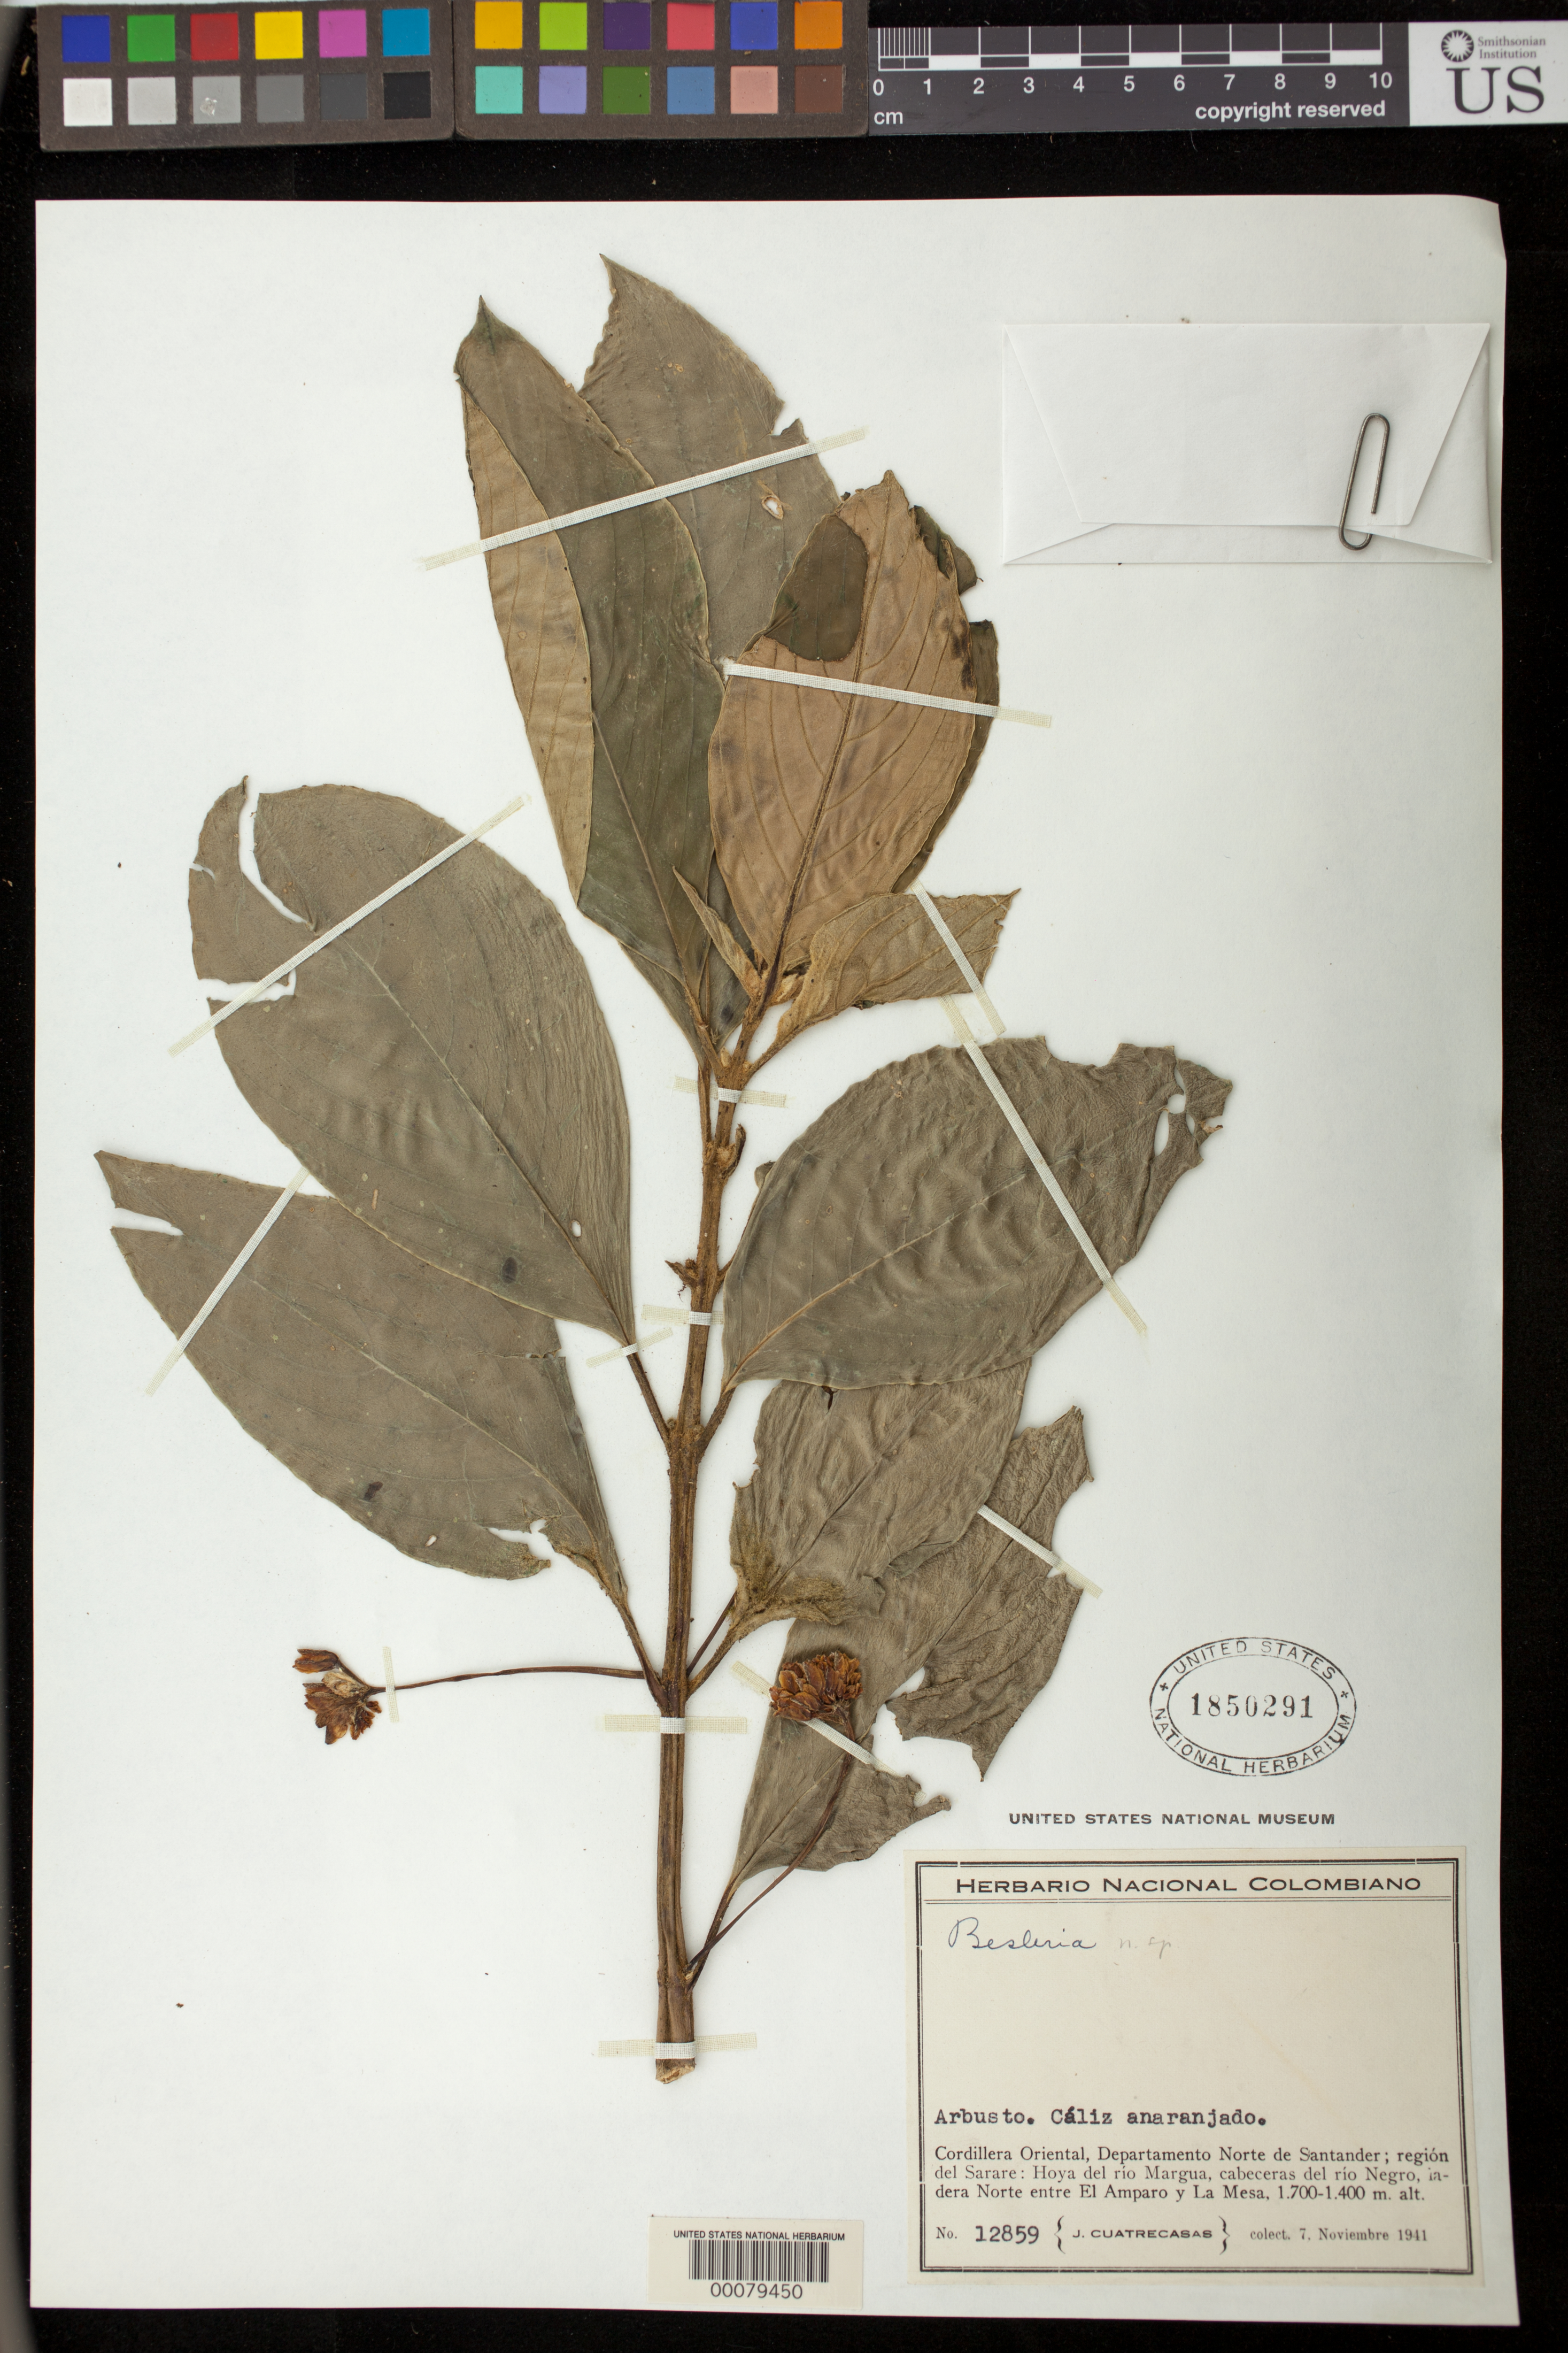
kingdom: Plantae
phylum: Tracheophyta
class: Magnoliopsida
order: Lamiales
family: Gesneriaceae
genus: Besleria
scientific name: Besleria sp.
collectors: J. Cuatrecasas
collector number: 12859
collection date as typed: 07 Nov 1941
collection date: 1941-11-07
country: Colombia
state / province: Norte de Santander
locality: Cordillera Oriental, region of Sarare, hoya del Rio Margua, cabeceras of Rio Negro, iadera norte between El Amparo & La Mesa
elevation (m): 1400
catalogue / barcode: US 1850291